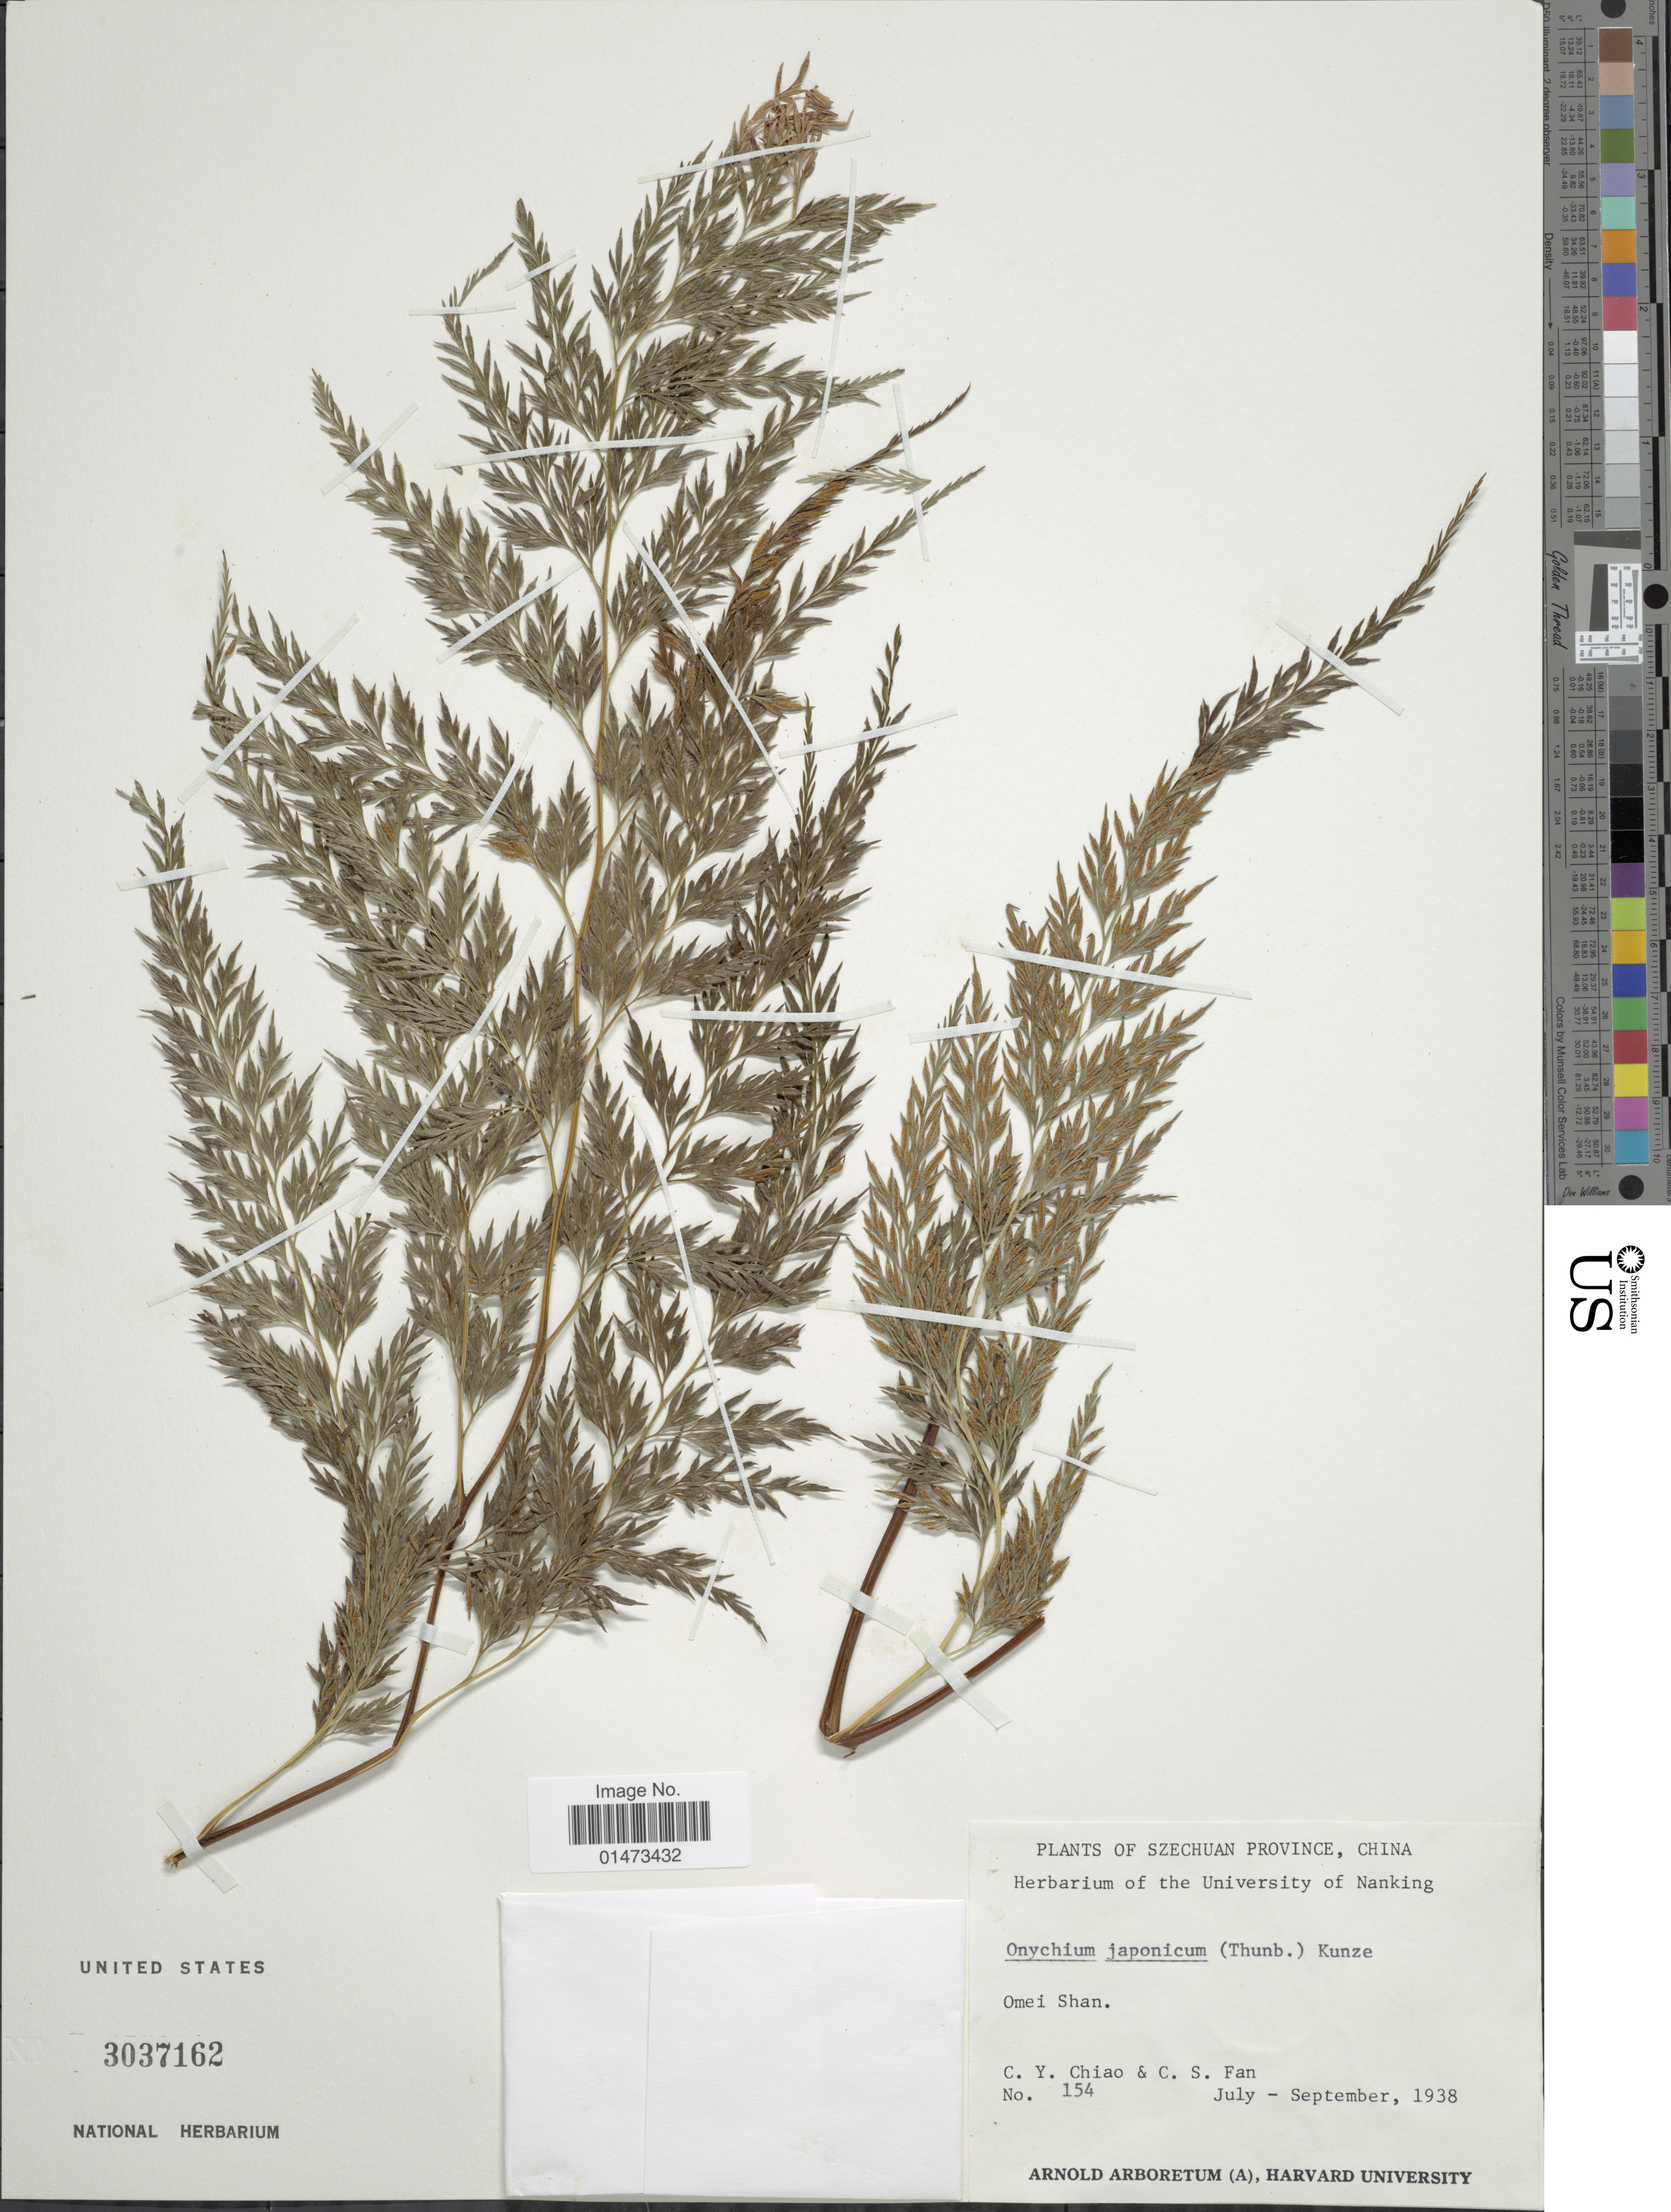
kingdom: Plantae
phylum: Tracheophyta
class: Polypodiopsida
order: Polypodiales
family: Pteridaceae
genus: Onychium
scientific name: Onychium japonicum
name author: (Thunb.) Kunze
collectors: C. Y. Chiao & C. S. Fan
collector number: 154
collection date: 1938-07/1938-09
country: China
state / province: Sichuan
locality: Szechuan Province, Omei Shan.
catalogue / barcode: US 3037162